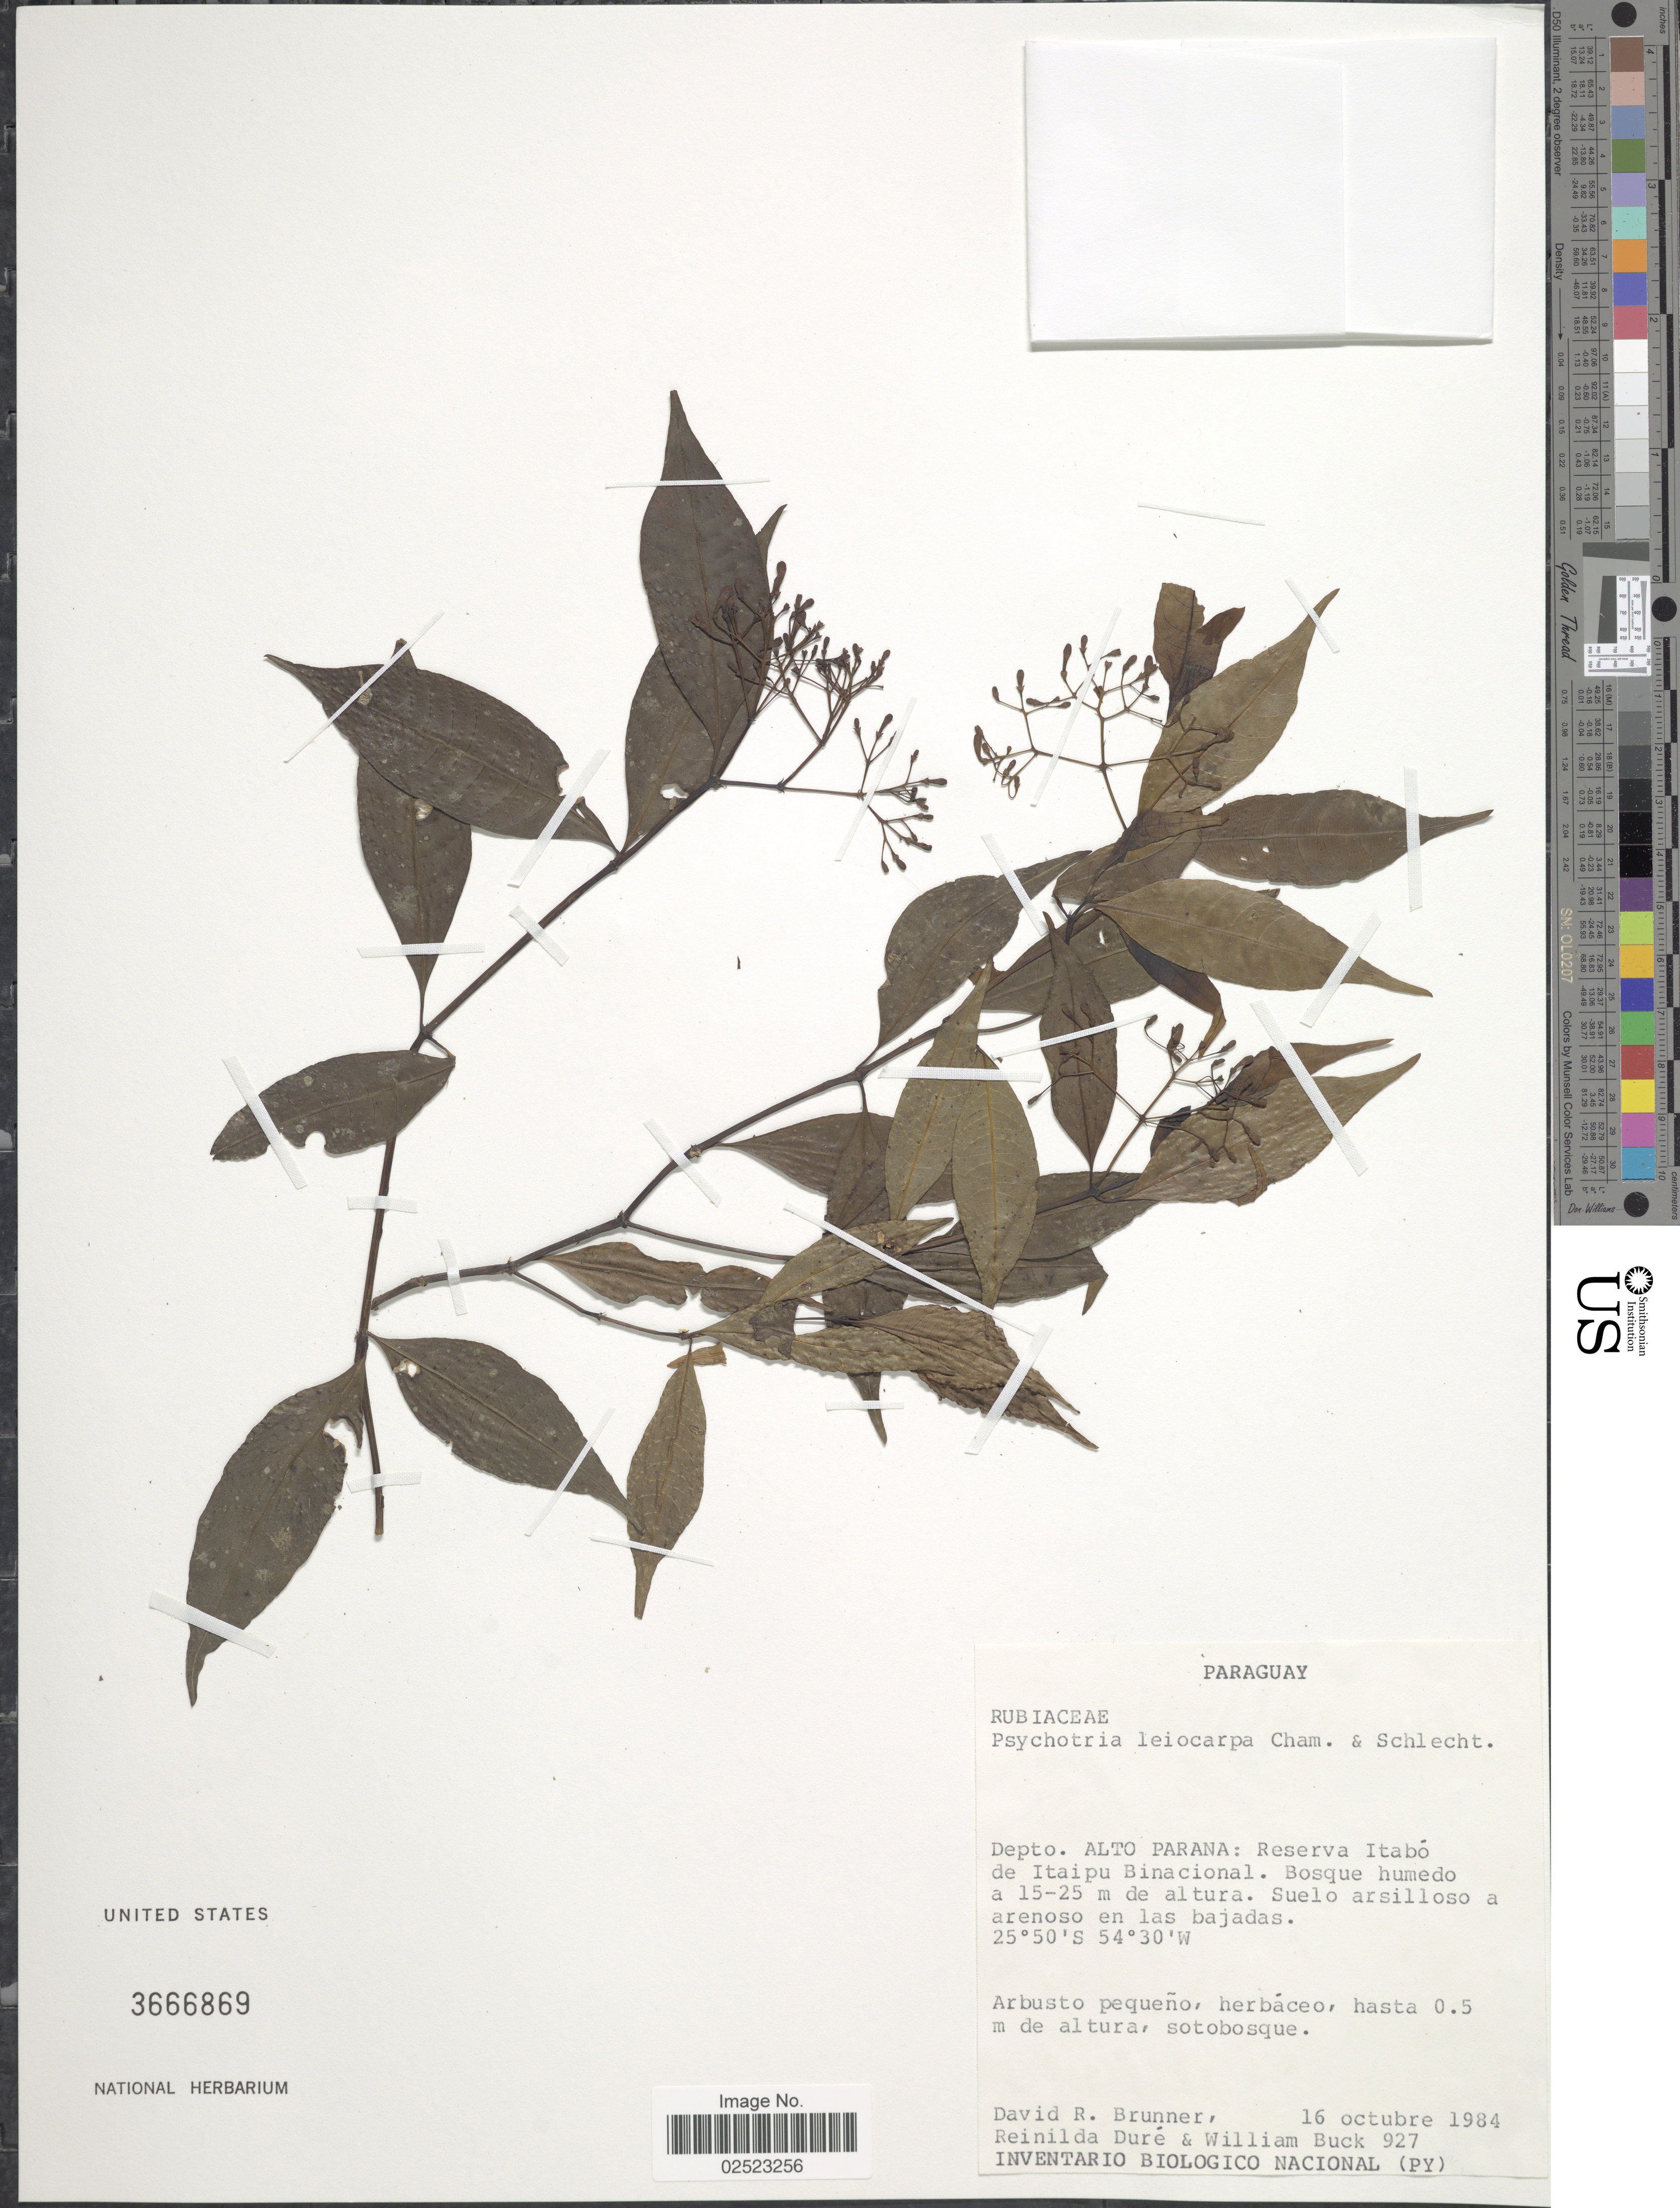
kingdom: Plantae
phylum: Tracheophyta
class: Magnoliopsida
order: Gentianales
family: Rubiaceae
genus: Psychotria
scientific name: Psychotria leiocarpa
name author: Cham. & Schltdl.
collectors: D. R. Brunner, R. Duré & W. Buck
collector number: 927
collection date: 1984-10-16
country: Paraguay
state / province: Alto Parana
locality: Depto. Alto Parana: Reserva Itabó de Itaipu Binacional. Suelo arsilloso a arenoso en las bajadas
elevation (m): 15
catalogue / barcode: US 3666869